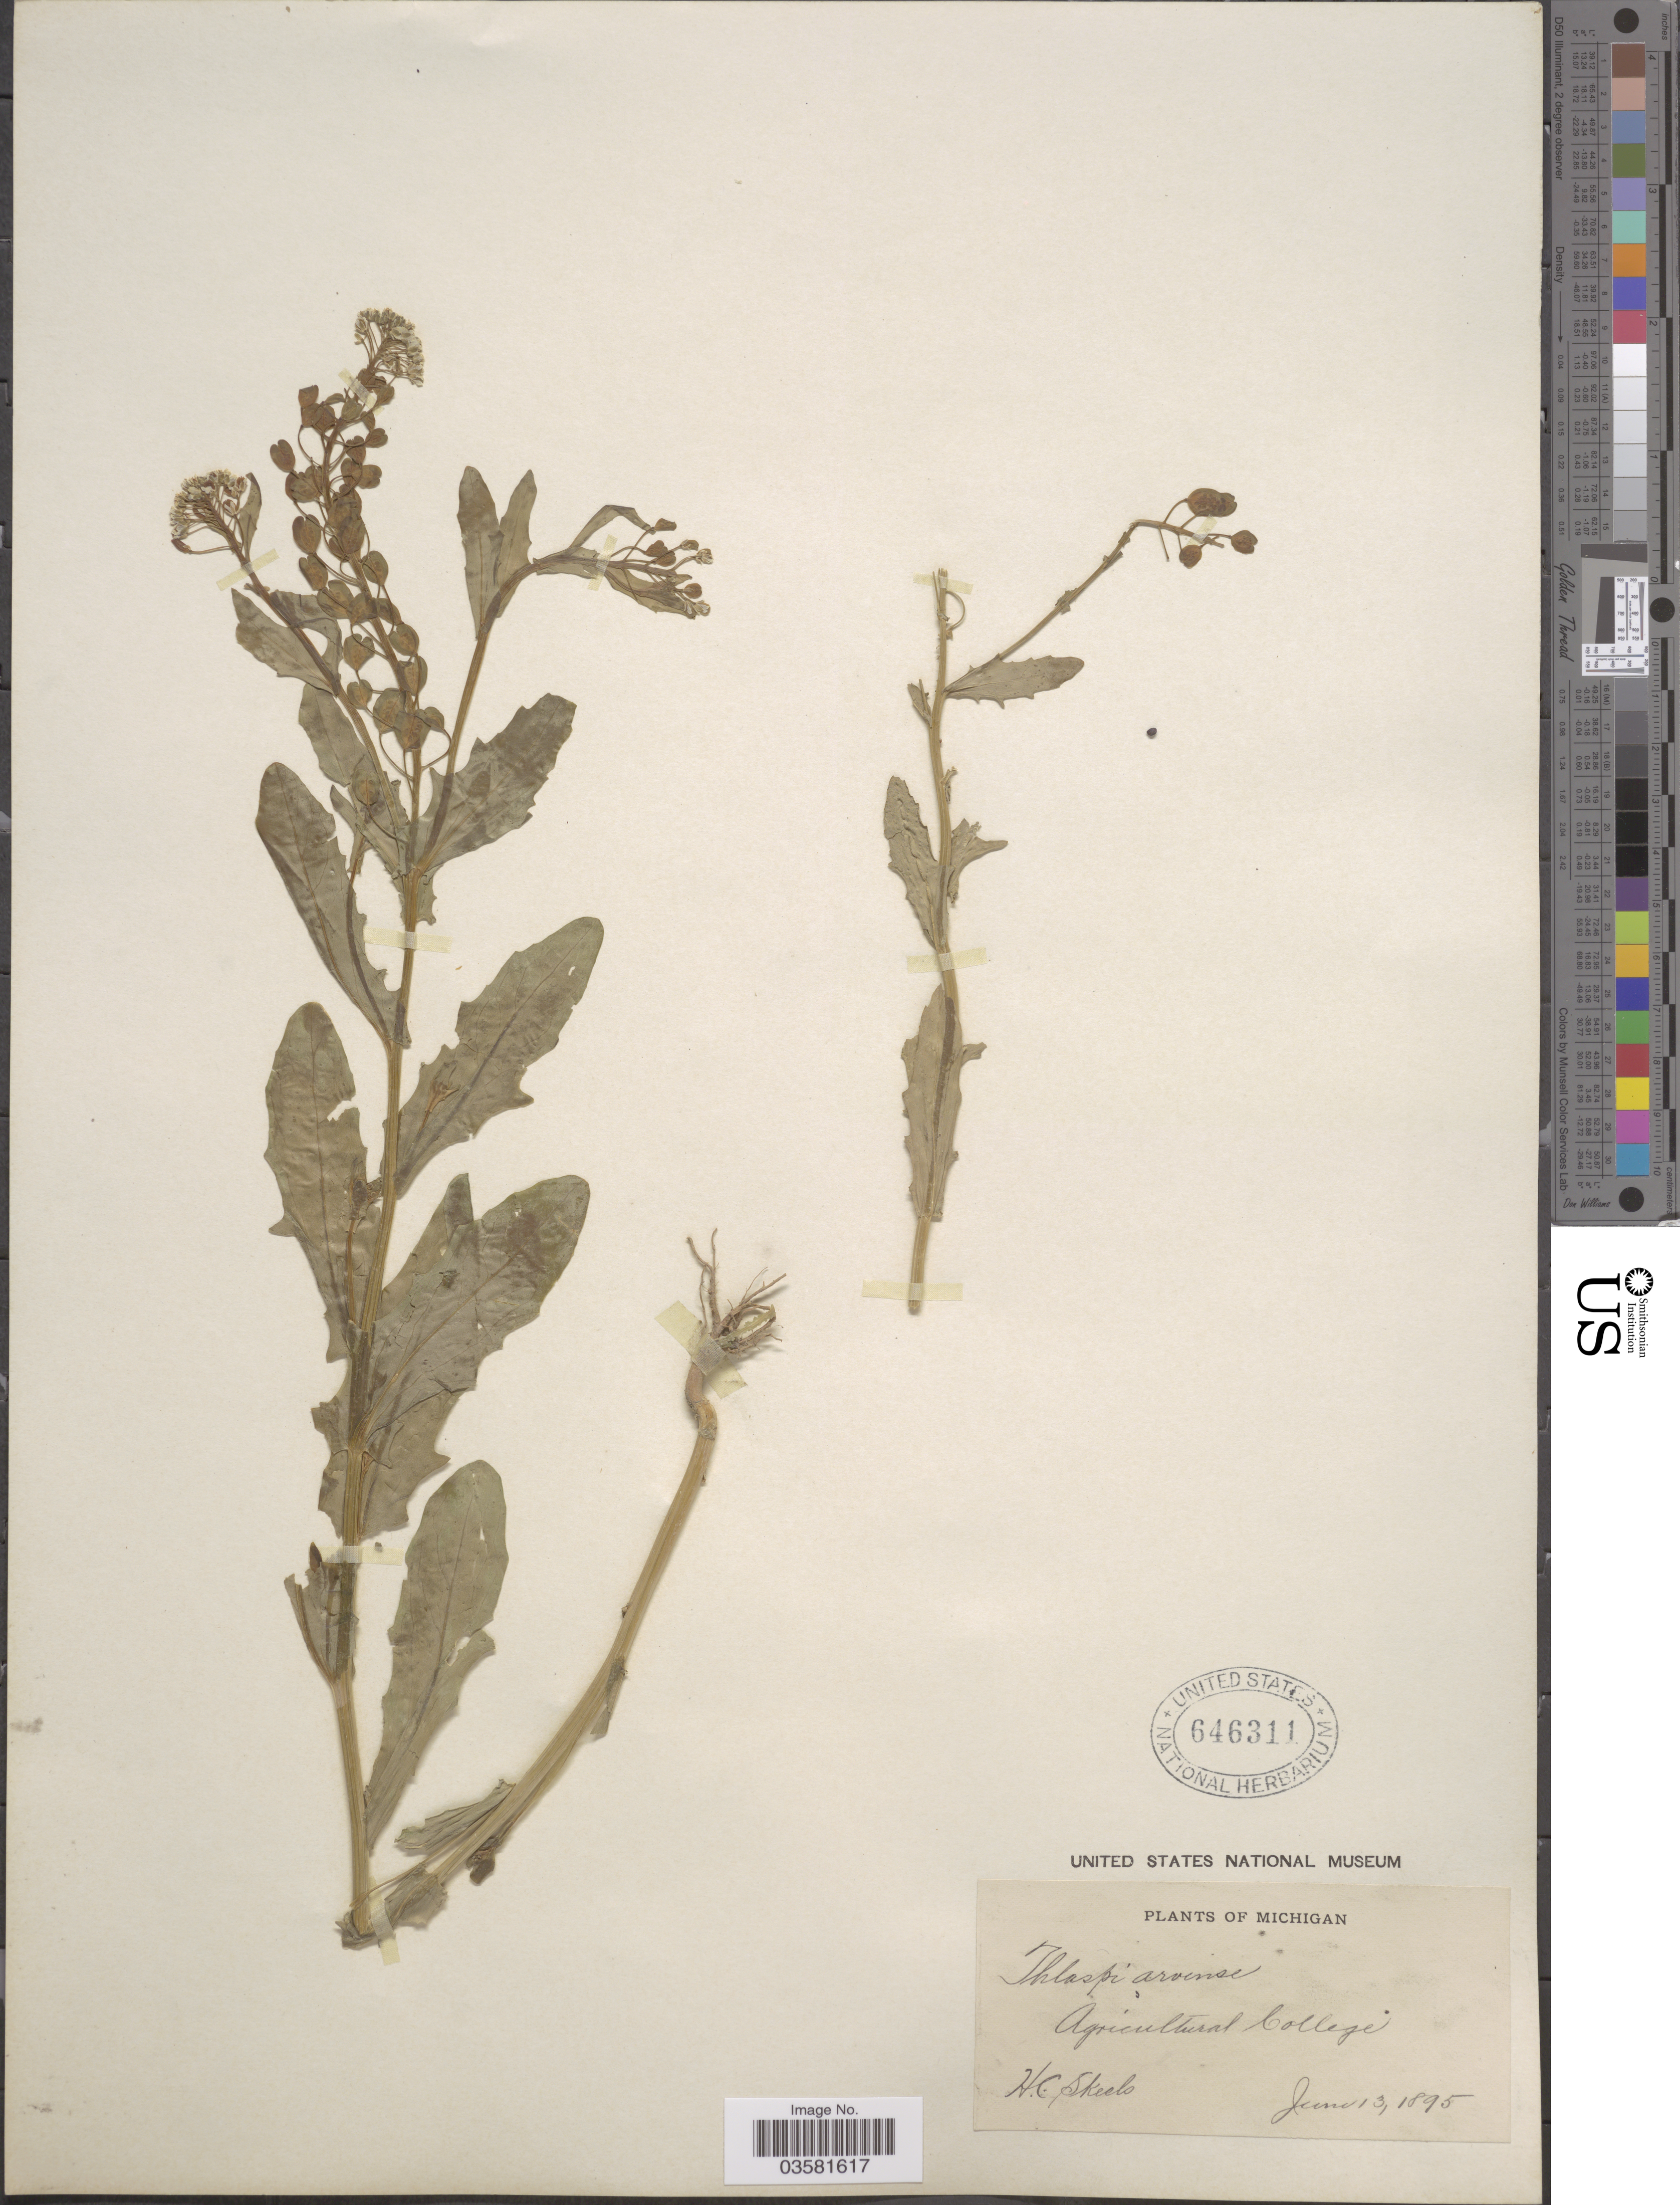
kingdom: Plantae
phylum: Tracheophyta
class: Magnoliopsida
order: Brassicales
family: Brassicaceae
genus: Thlaspi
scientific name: Thlaspi arvense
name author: L.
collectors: H. Skeels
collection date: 1895-06-13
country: United States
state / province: Michigan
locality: Agricultural College.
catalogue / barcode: US 646311